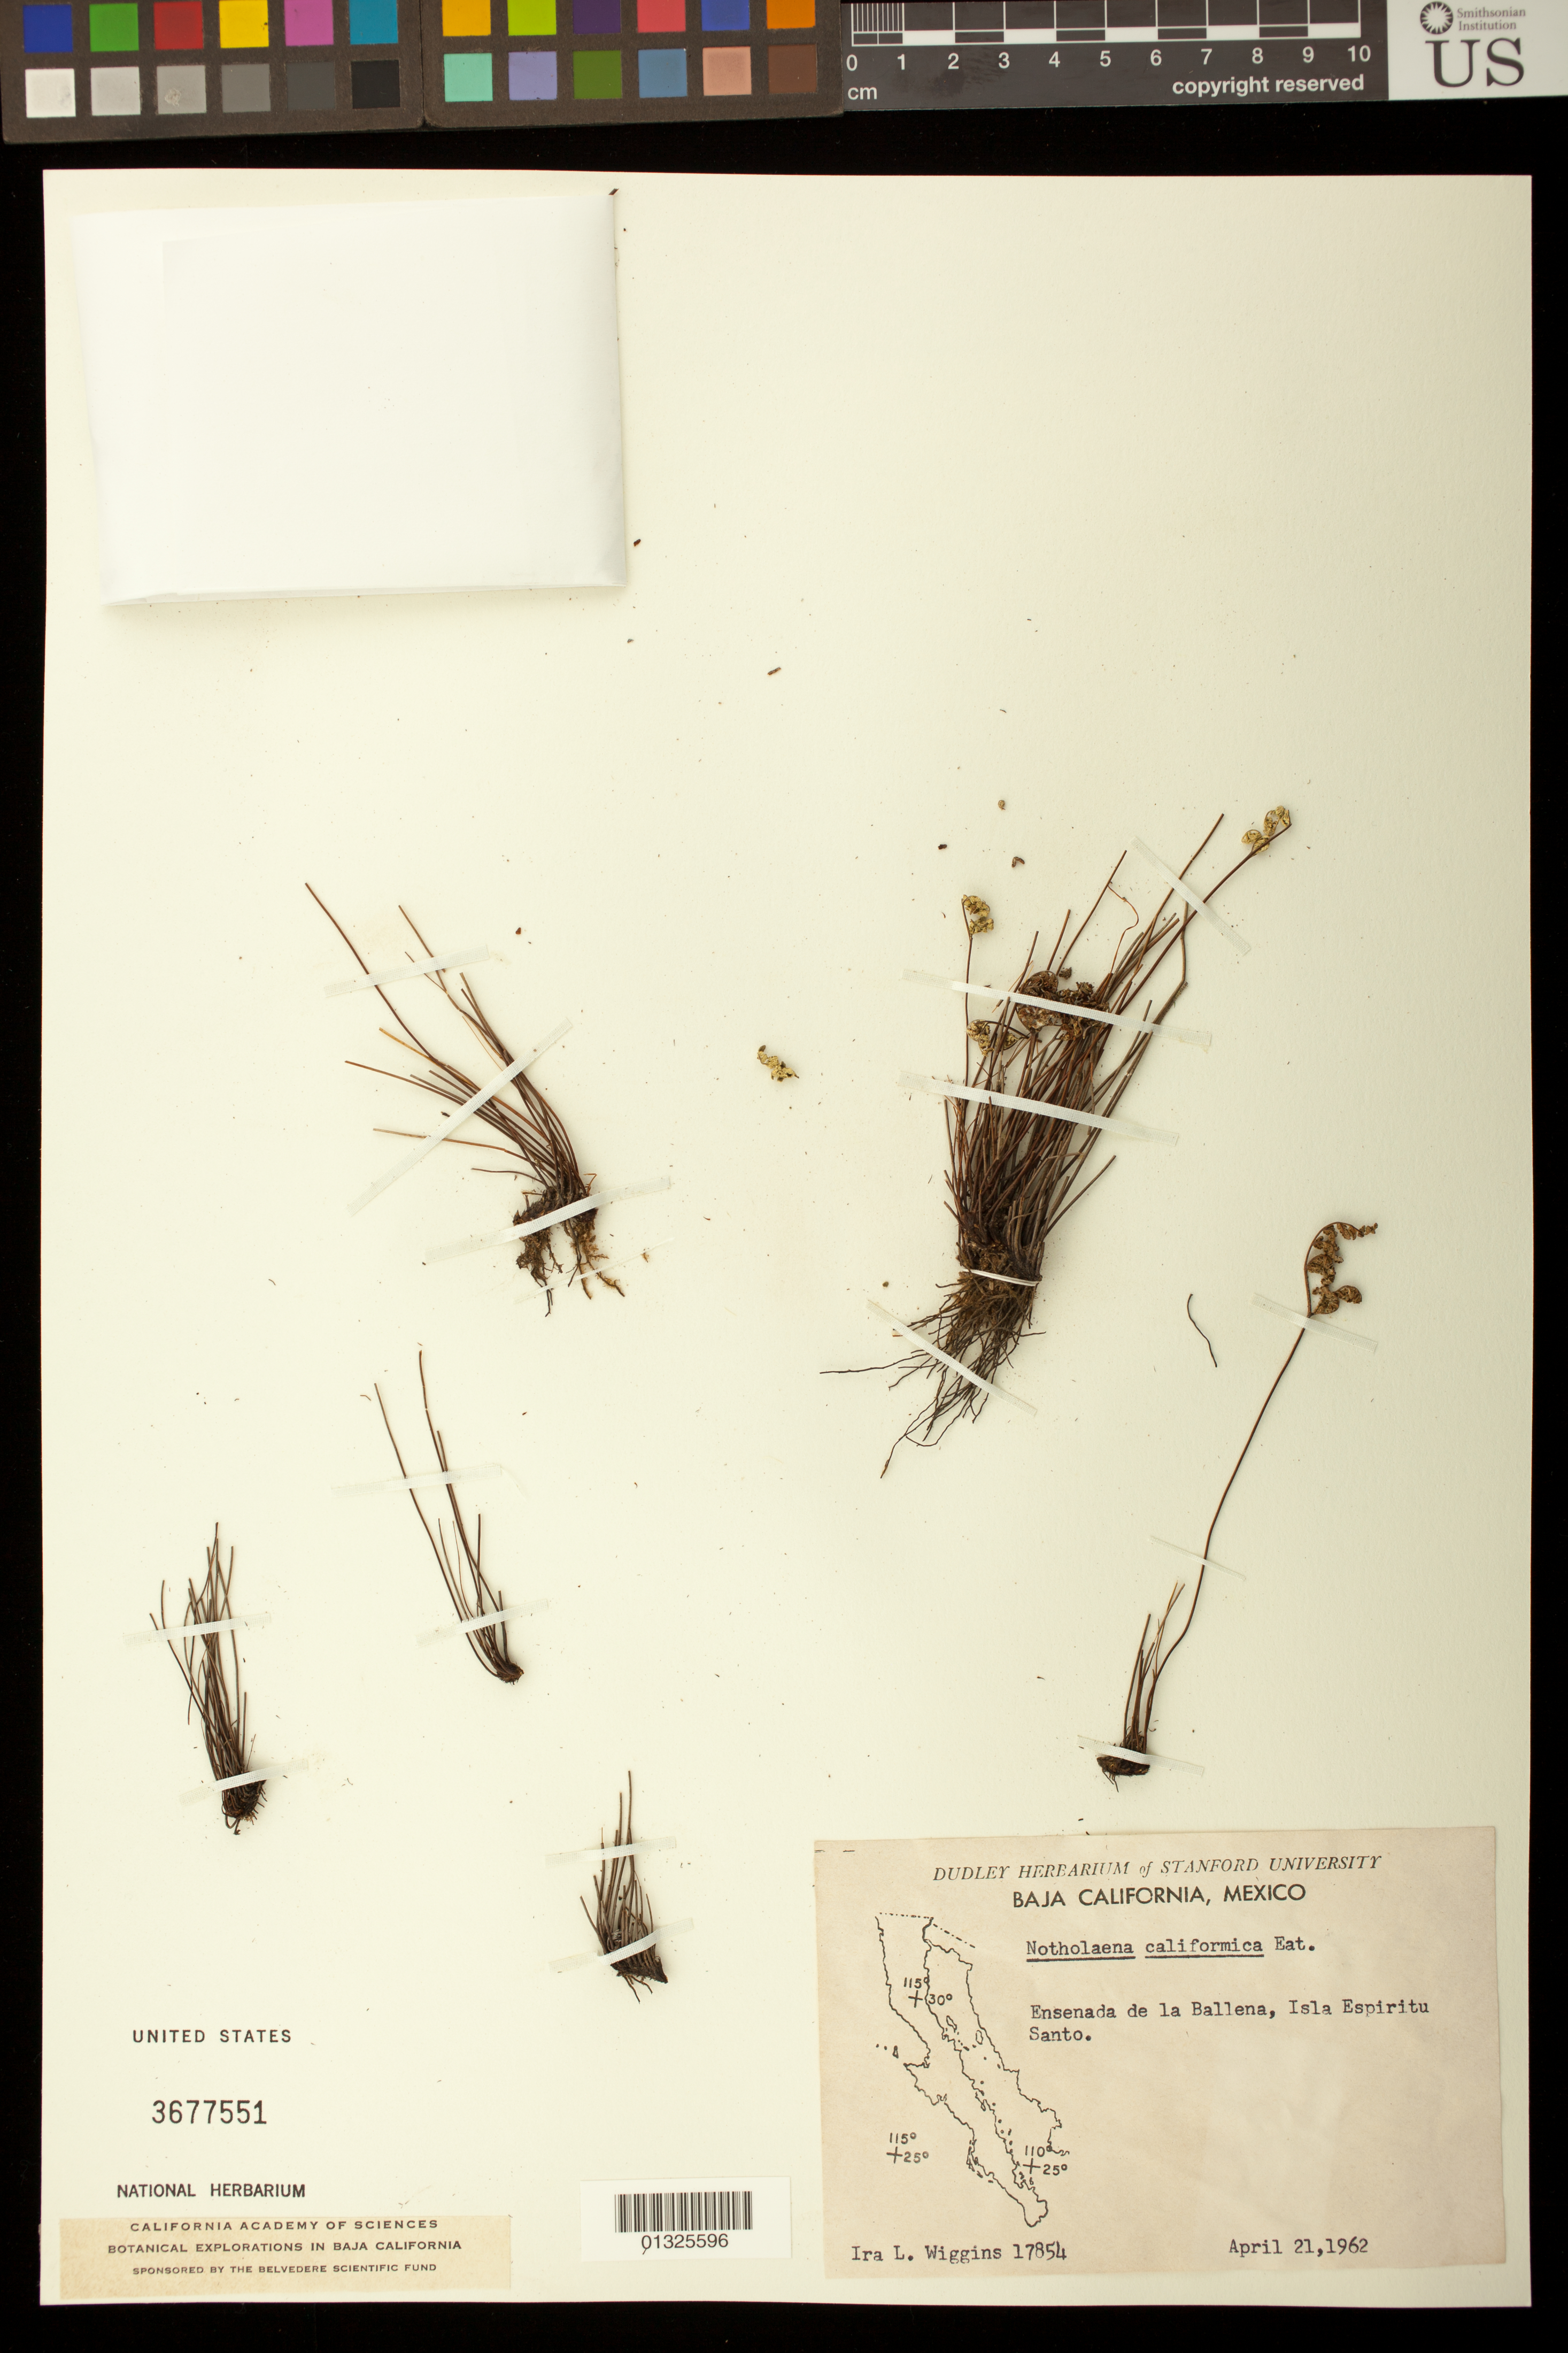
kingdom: Plantae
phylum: Tracheophyta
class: Polypodiopsida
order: Polypodiales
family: Pteridaceae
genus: Notholaena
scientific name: Notholaena californica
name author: D.C. Eaton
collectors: I. L. Wiggins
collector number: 17854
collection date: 1962-04-21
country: Mexico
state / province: Baja California Norte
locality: Ensenada de la Ballena, Isla Espiritu Santo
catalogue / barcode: US 3677551